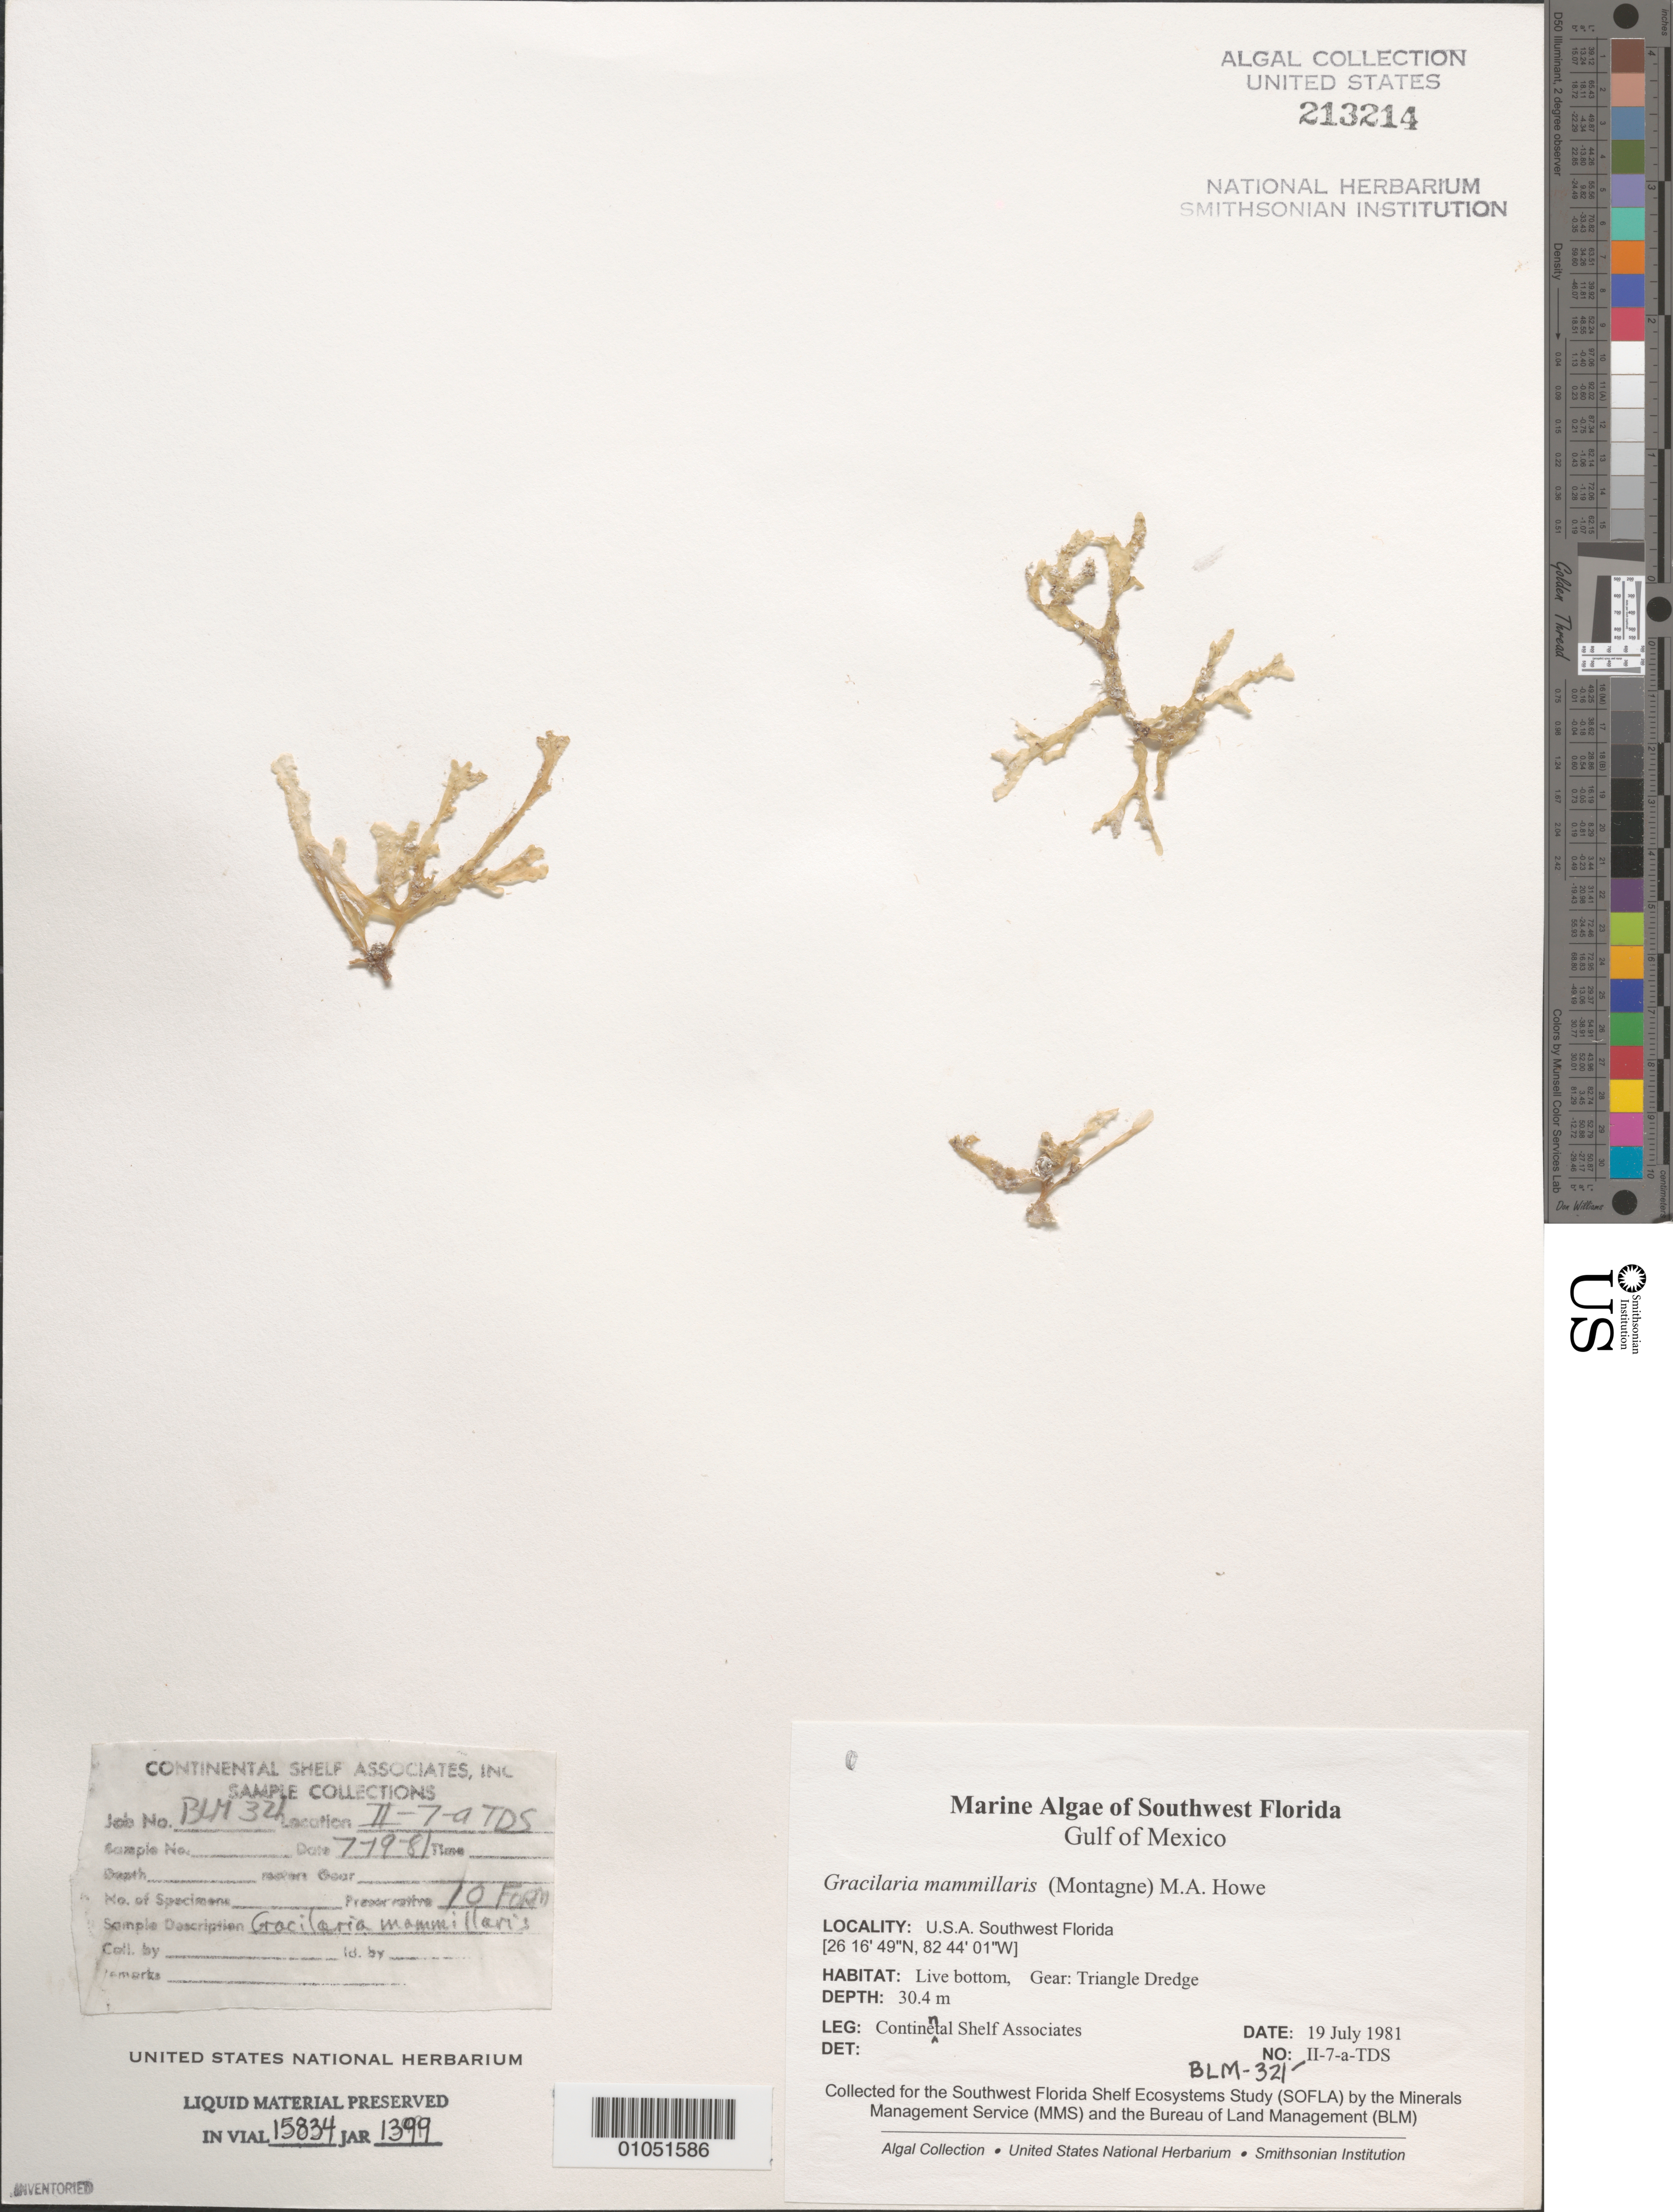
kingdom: Plantae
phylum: Rhodophyta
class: Florideophyceae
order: Gracilariales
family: Gracilariaceae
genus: Gracilaria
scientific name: Gracilaria mammillaris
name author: (Mont.) M. Howe in Britton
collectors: Continental Shelf Associates for the MMS/BLM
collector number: BLM-321-II-7-A-TDS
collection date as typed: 19 Jul 1981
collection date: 1981-07-19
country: United States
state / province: Florida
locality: Gulf of Mexico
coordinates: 26 16'49"N, 82 44'01"W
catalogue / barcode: US 213214